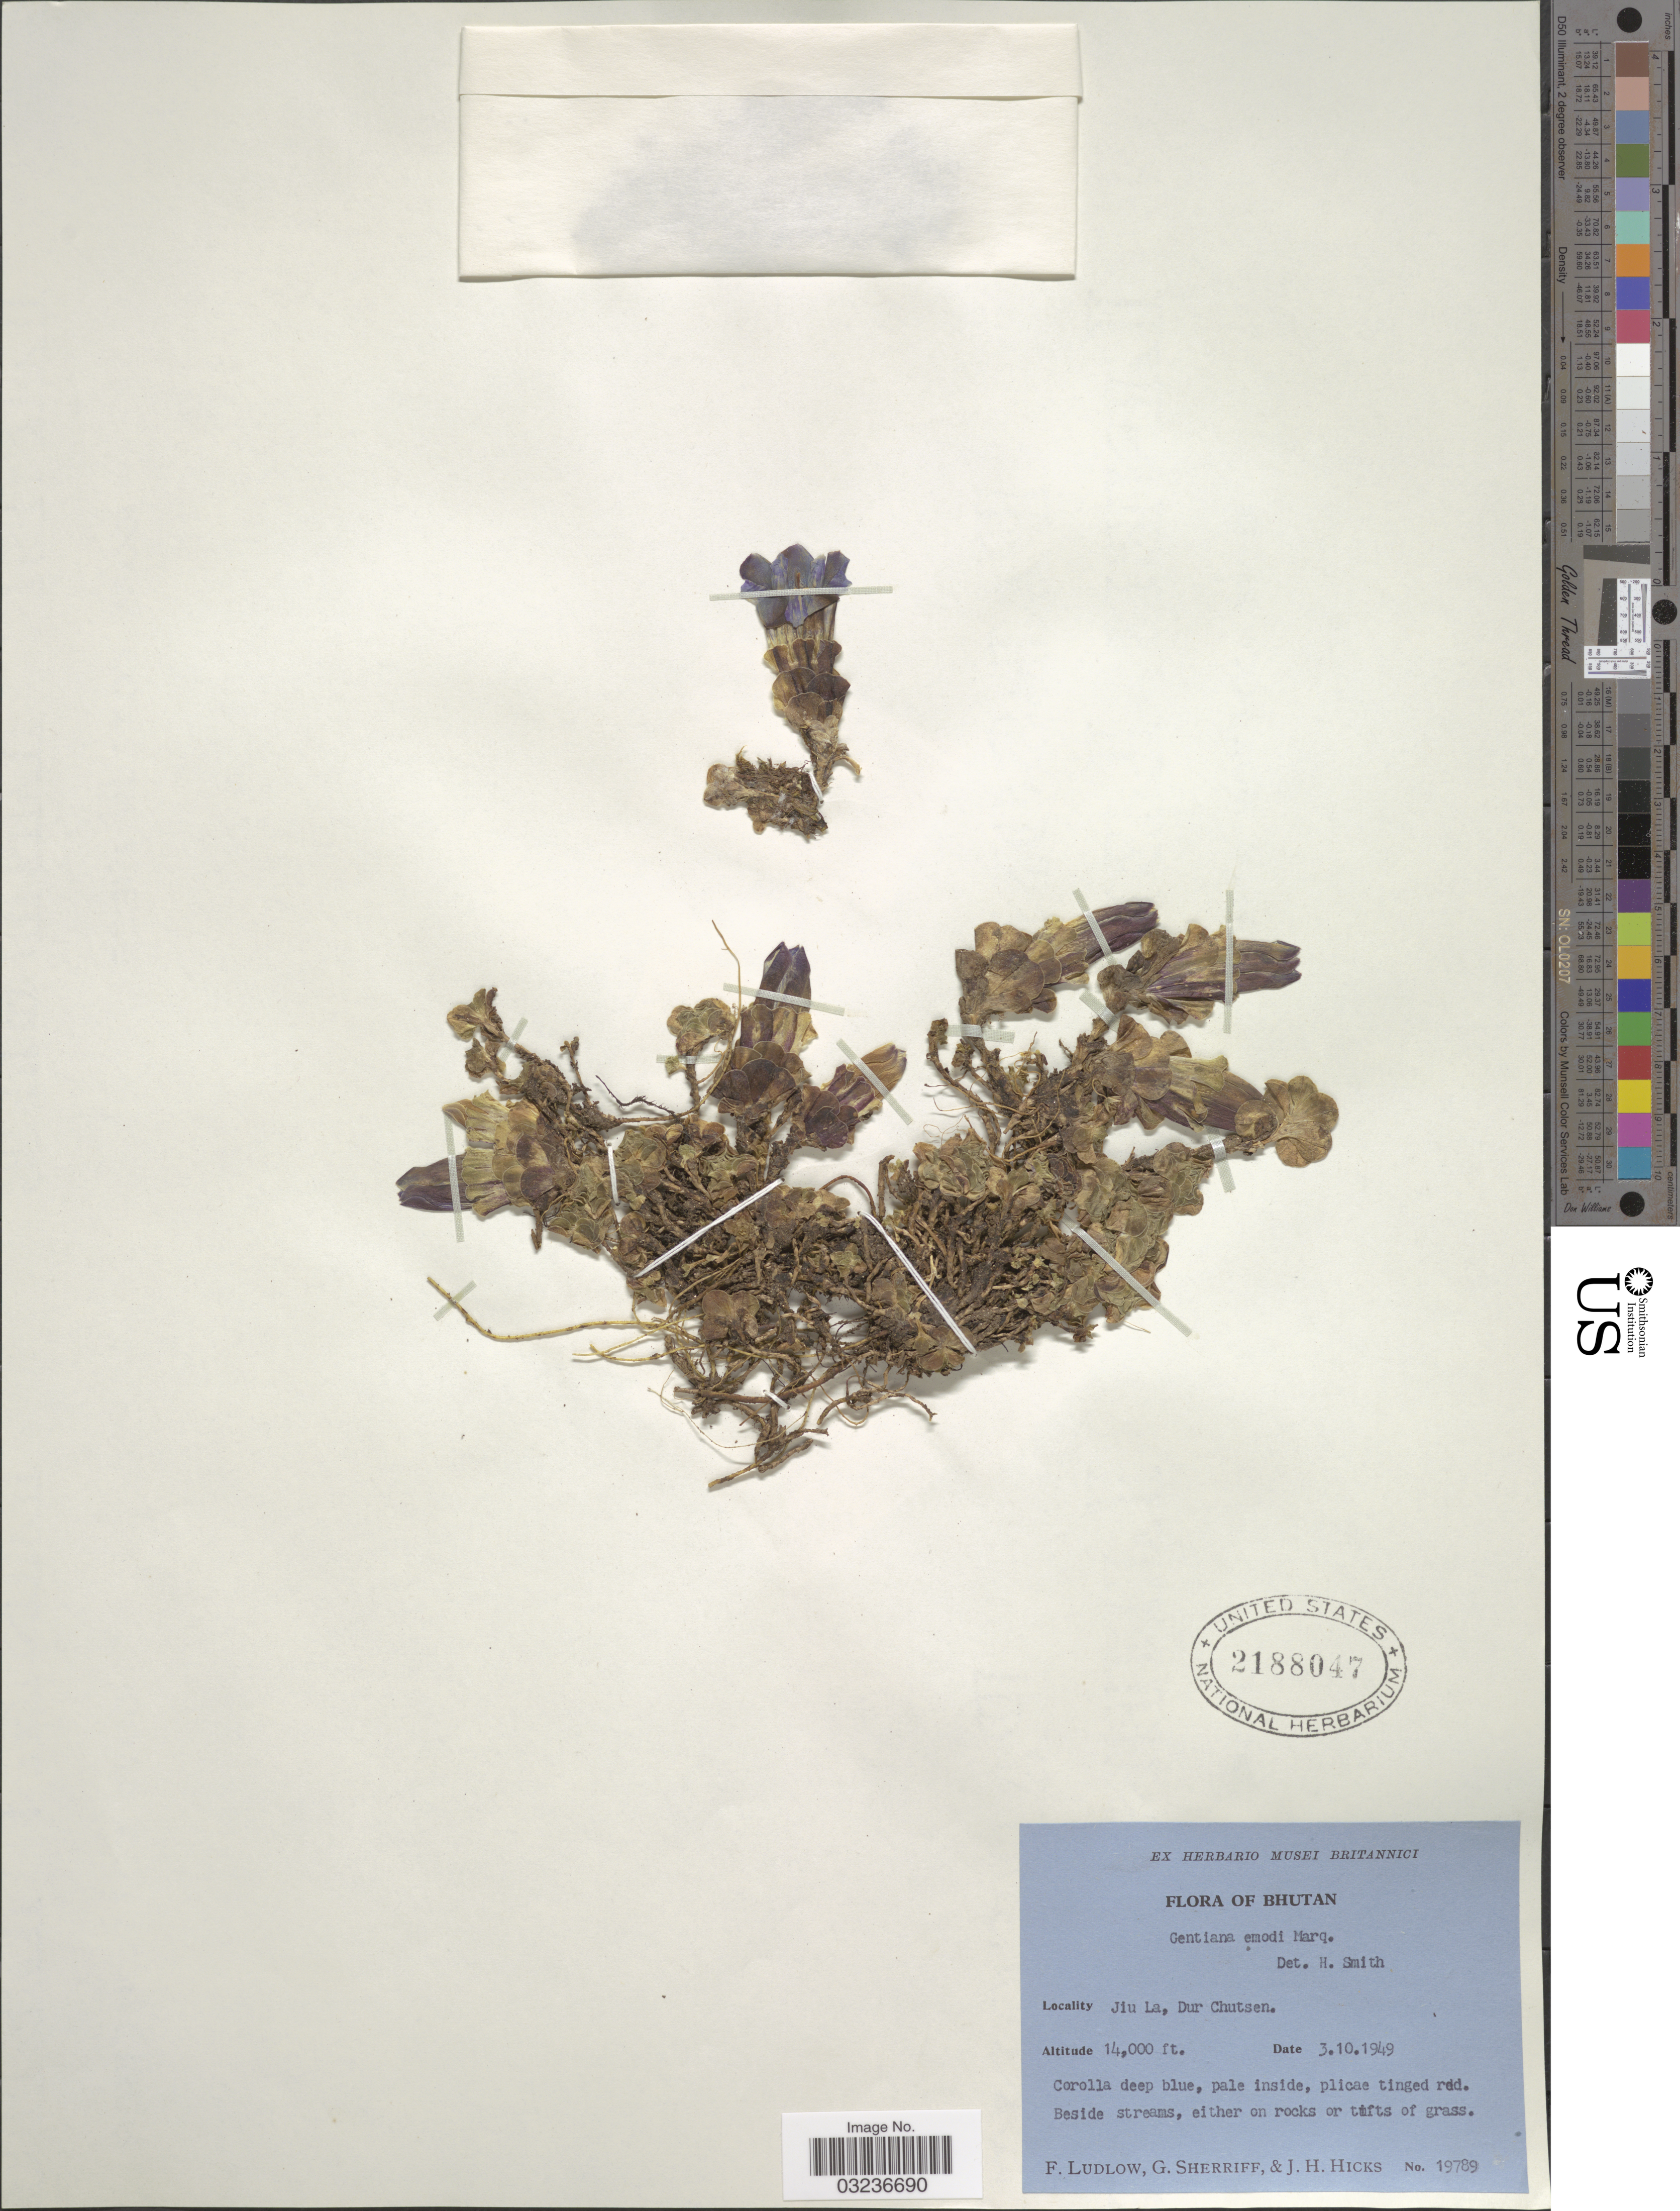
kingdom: Plantae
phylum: Tracheophyta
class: Magnoliopsida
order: Gentianales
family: Gentianaceae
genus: Gentiana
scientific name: Gentiana emodii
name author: C. Marquand ex Sealy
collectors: F. Ludlow, G. Sherriff & J. H. Hicks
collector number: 19789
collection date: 1949-10-03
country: Bhutan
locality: Jiu La, Dur Chutsen.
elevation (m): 4267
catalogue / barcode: US 2188047